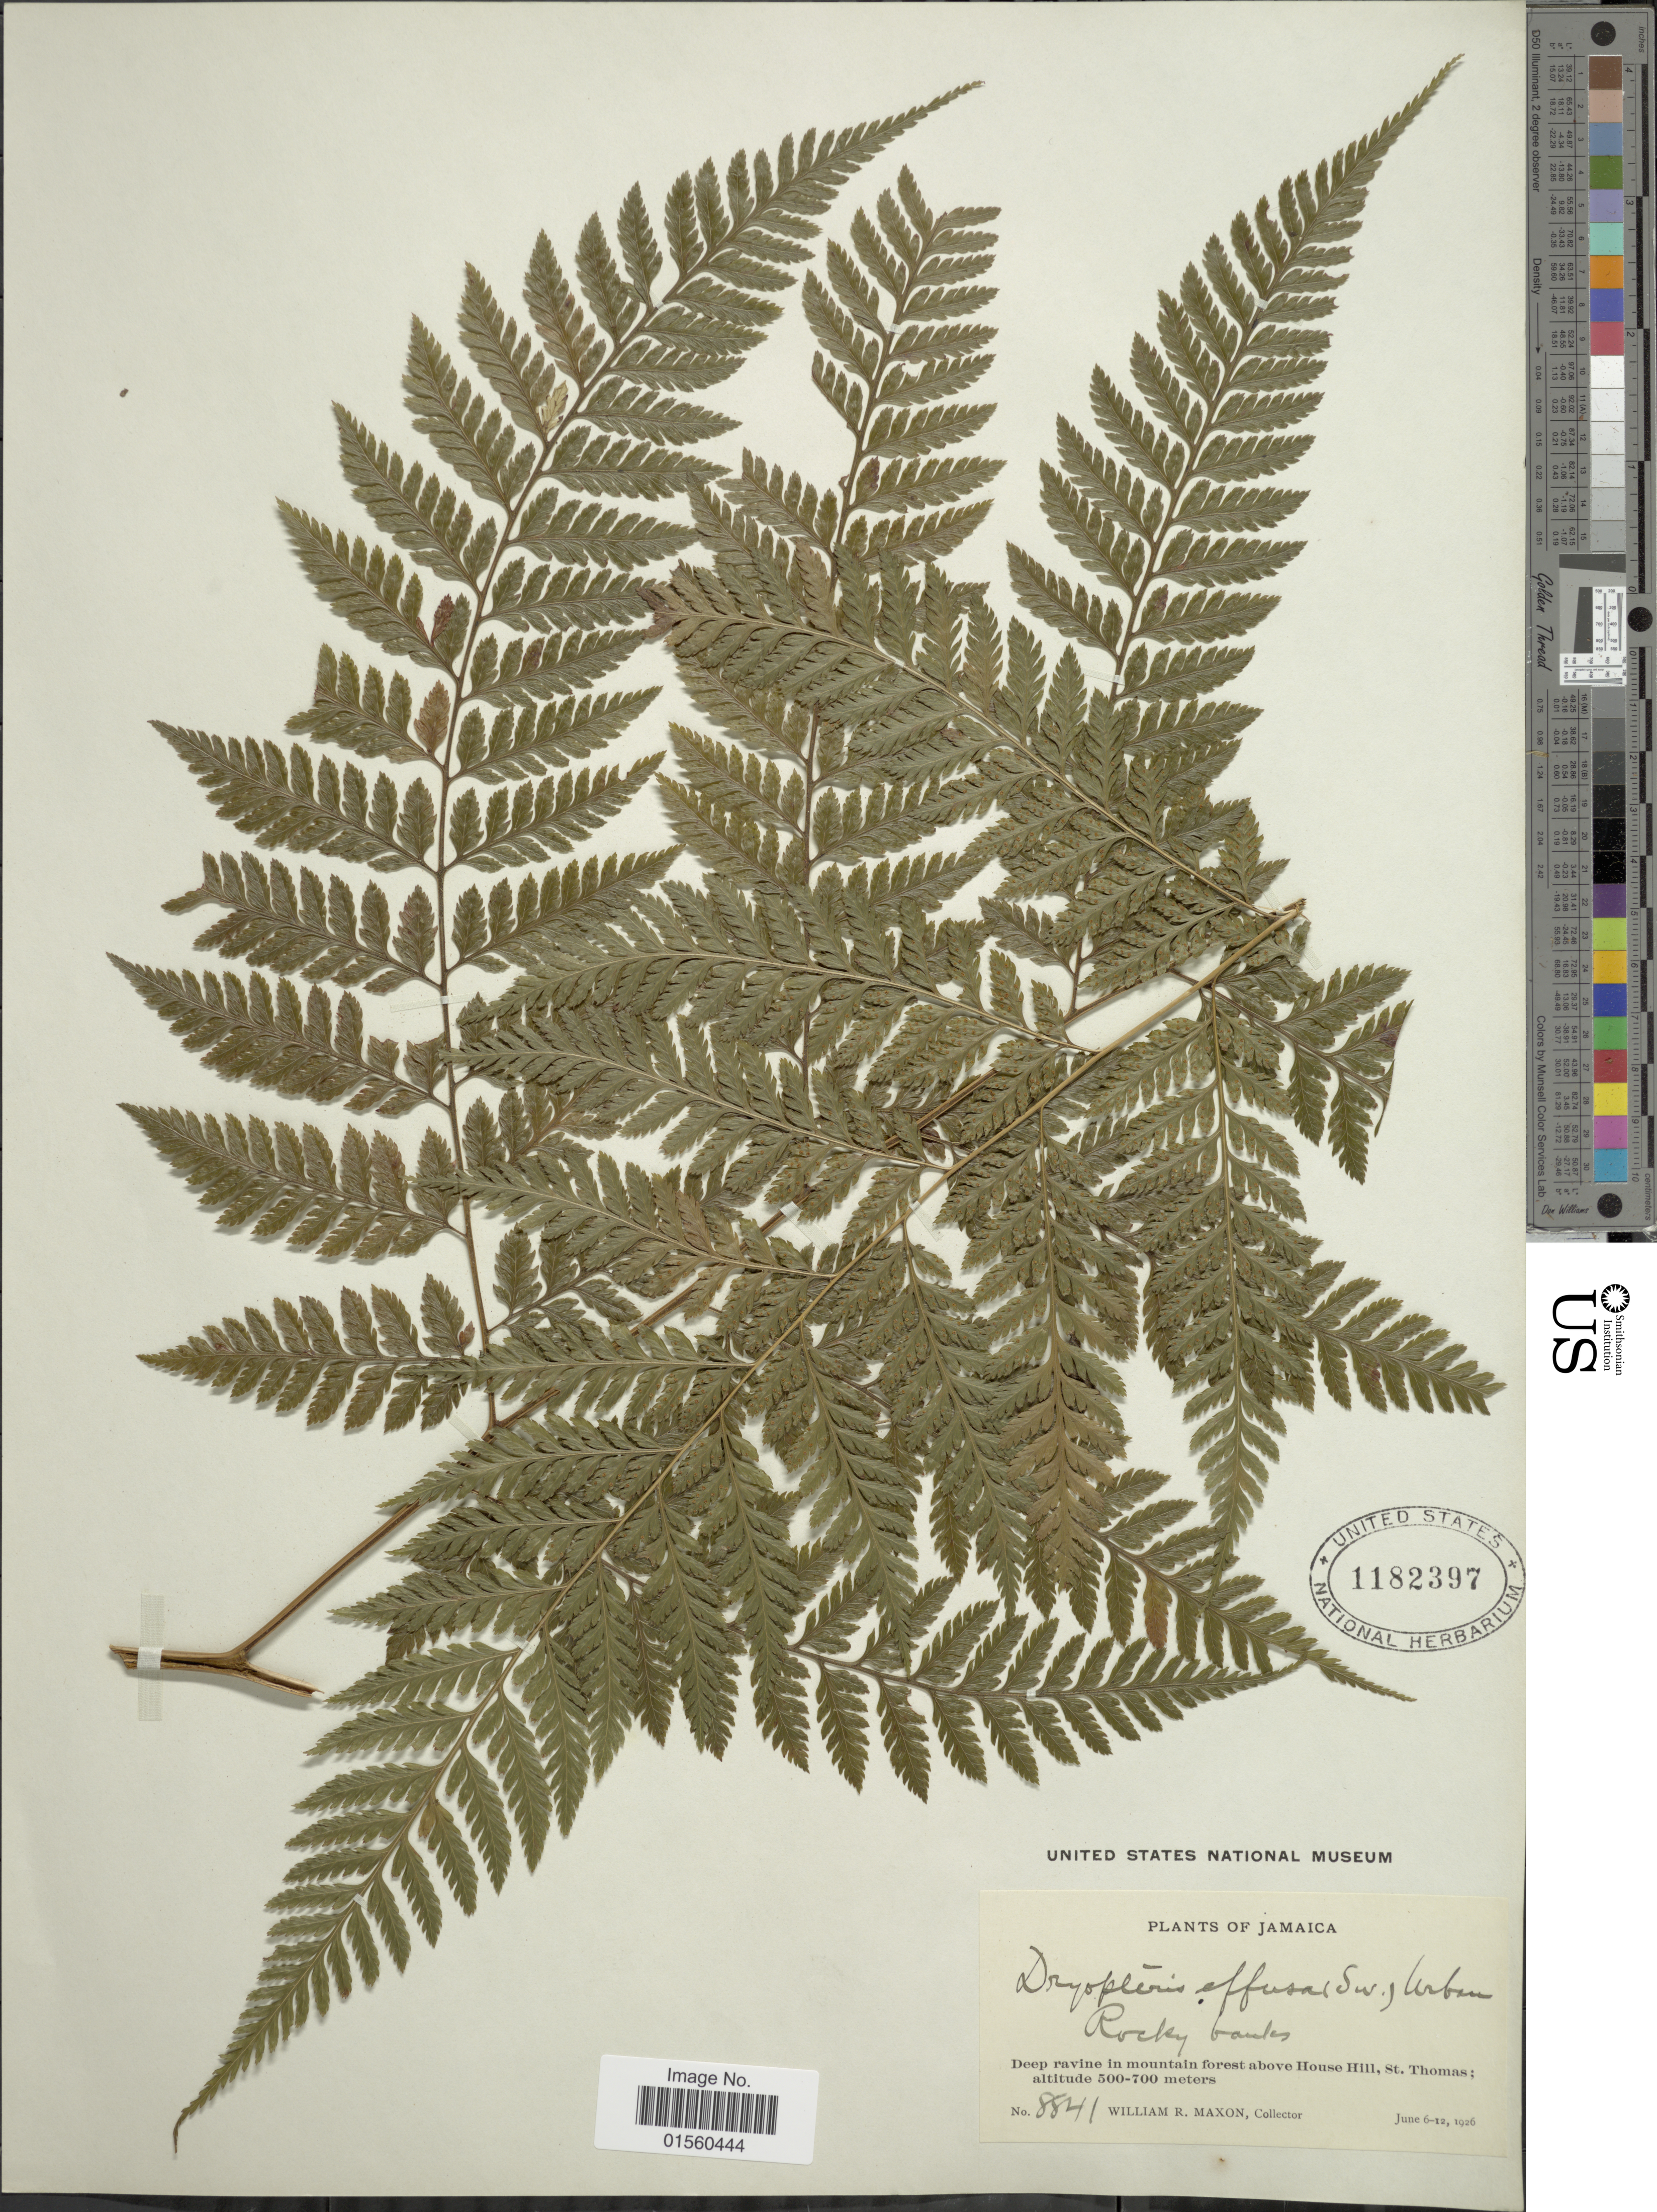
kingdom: Plantae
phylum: Tracheophyta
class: Polypodiopsida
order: Polypodiales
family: Dryopteridaceae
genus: Parapolystichum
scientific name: Parapolystichum effusum var. effusum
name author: (Sw.) Ching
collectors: W. R. Maxon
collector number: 8841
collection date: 1926-06-06/1926-06-12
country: Jamaica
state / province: Saint Thomas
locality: Deep ravine in mountain forest above House Hill, St. Thomas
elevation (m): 500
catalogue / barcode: US 1182397